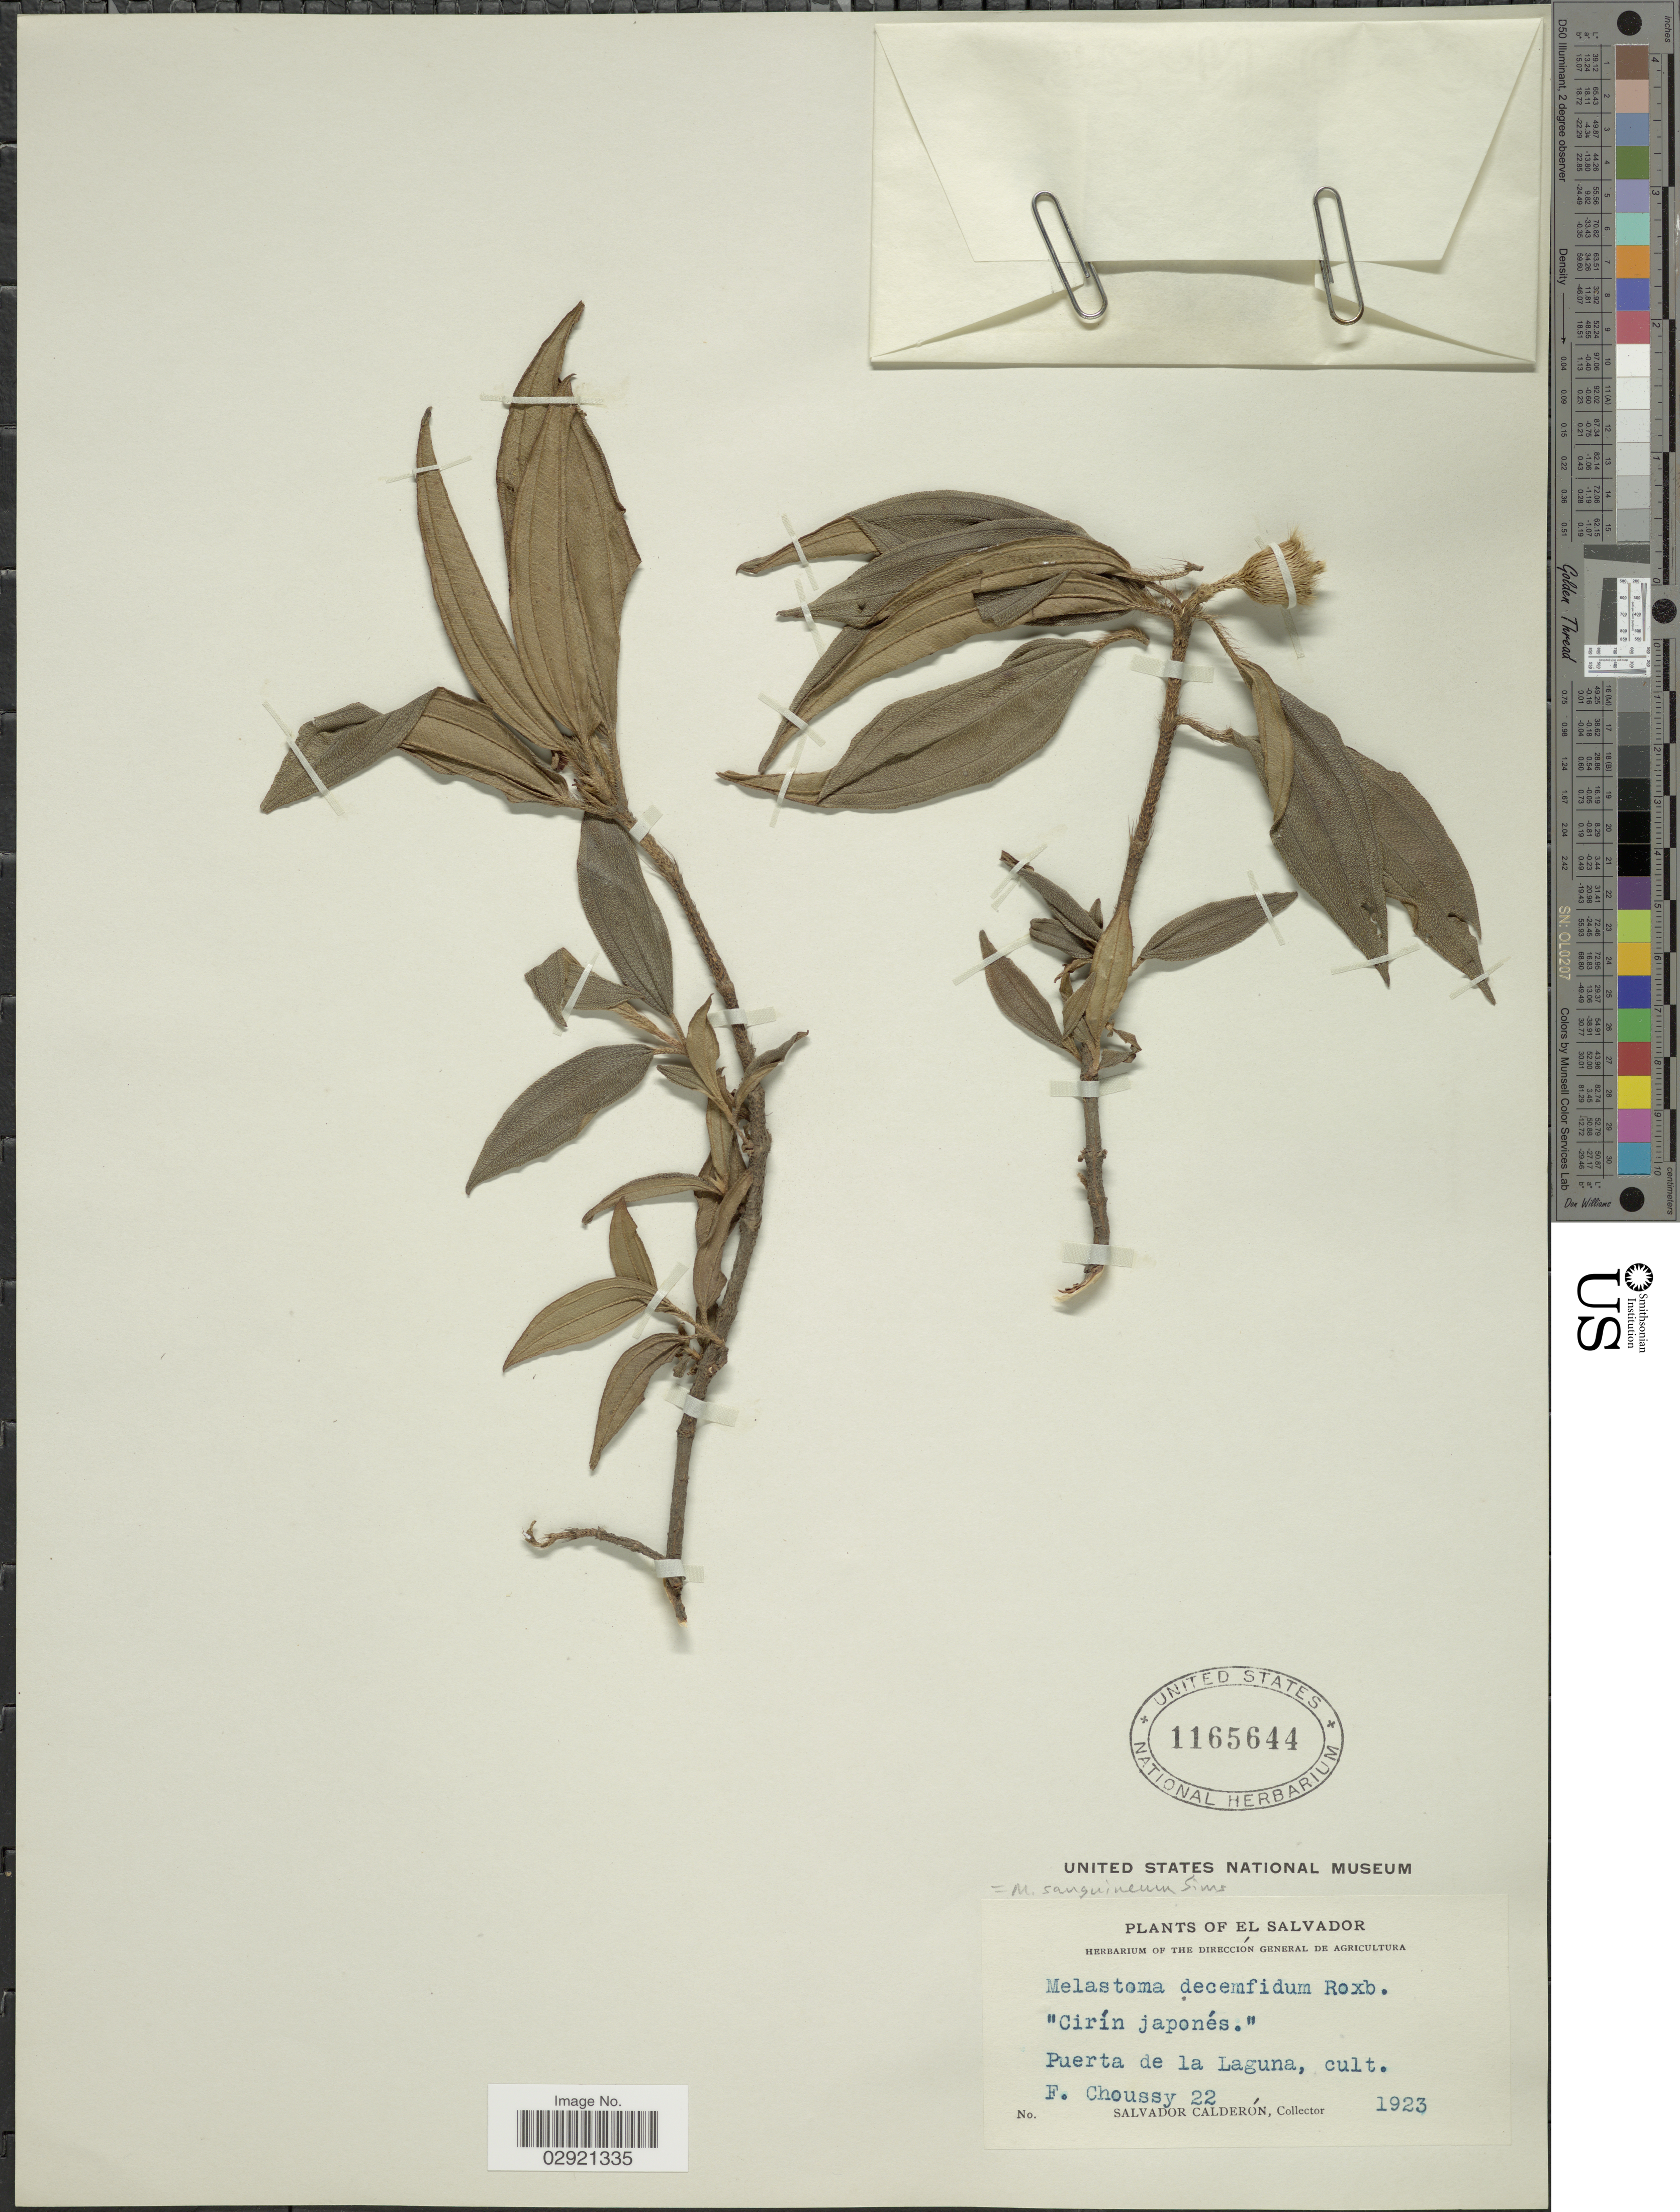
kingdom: Plantae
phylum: Tracheophyta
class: Magnoliopsida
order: Myrtales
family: Melastomataceae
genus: Melastoma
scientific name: Melastoma sanguineum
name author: Sims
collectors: S. Calderón & F. Choussy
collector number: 22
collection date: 1923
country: El Salvador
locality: Puerta de la Laguna.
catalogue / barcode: US 1165644